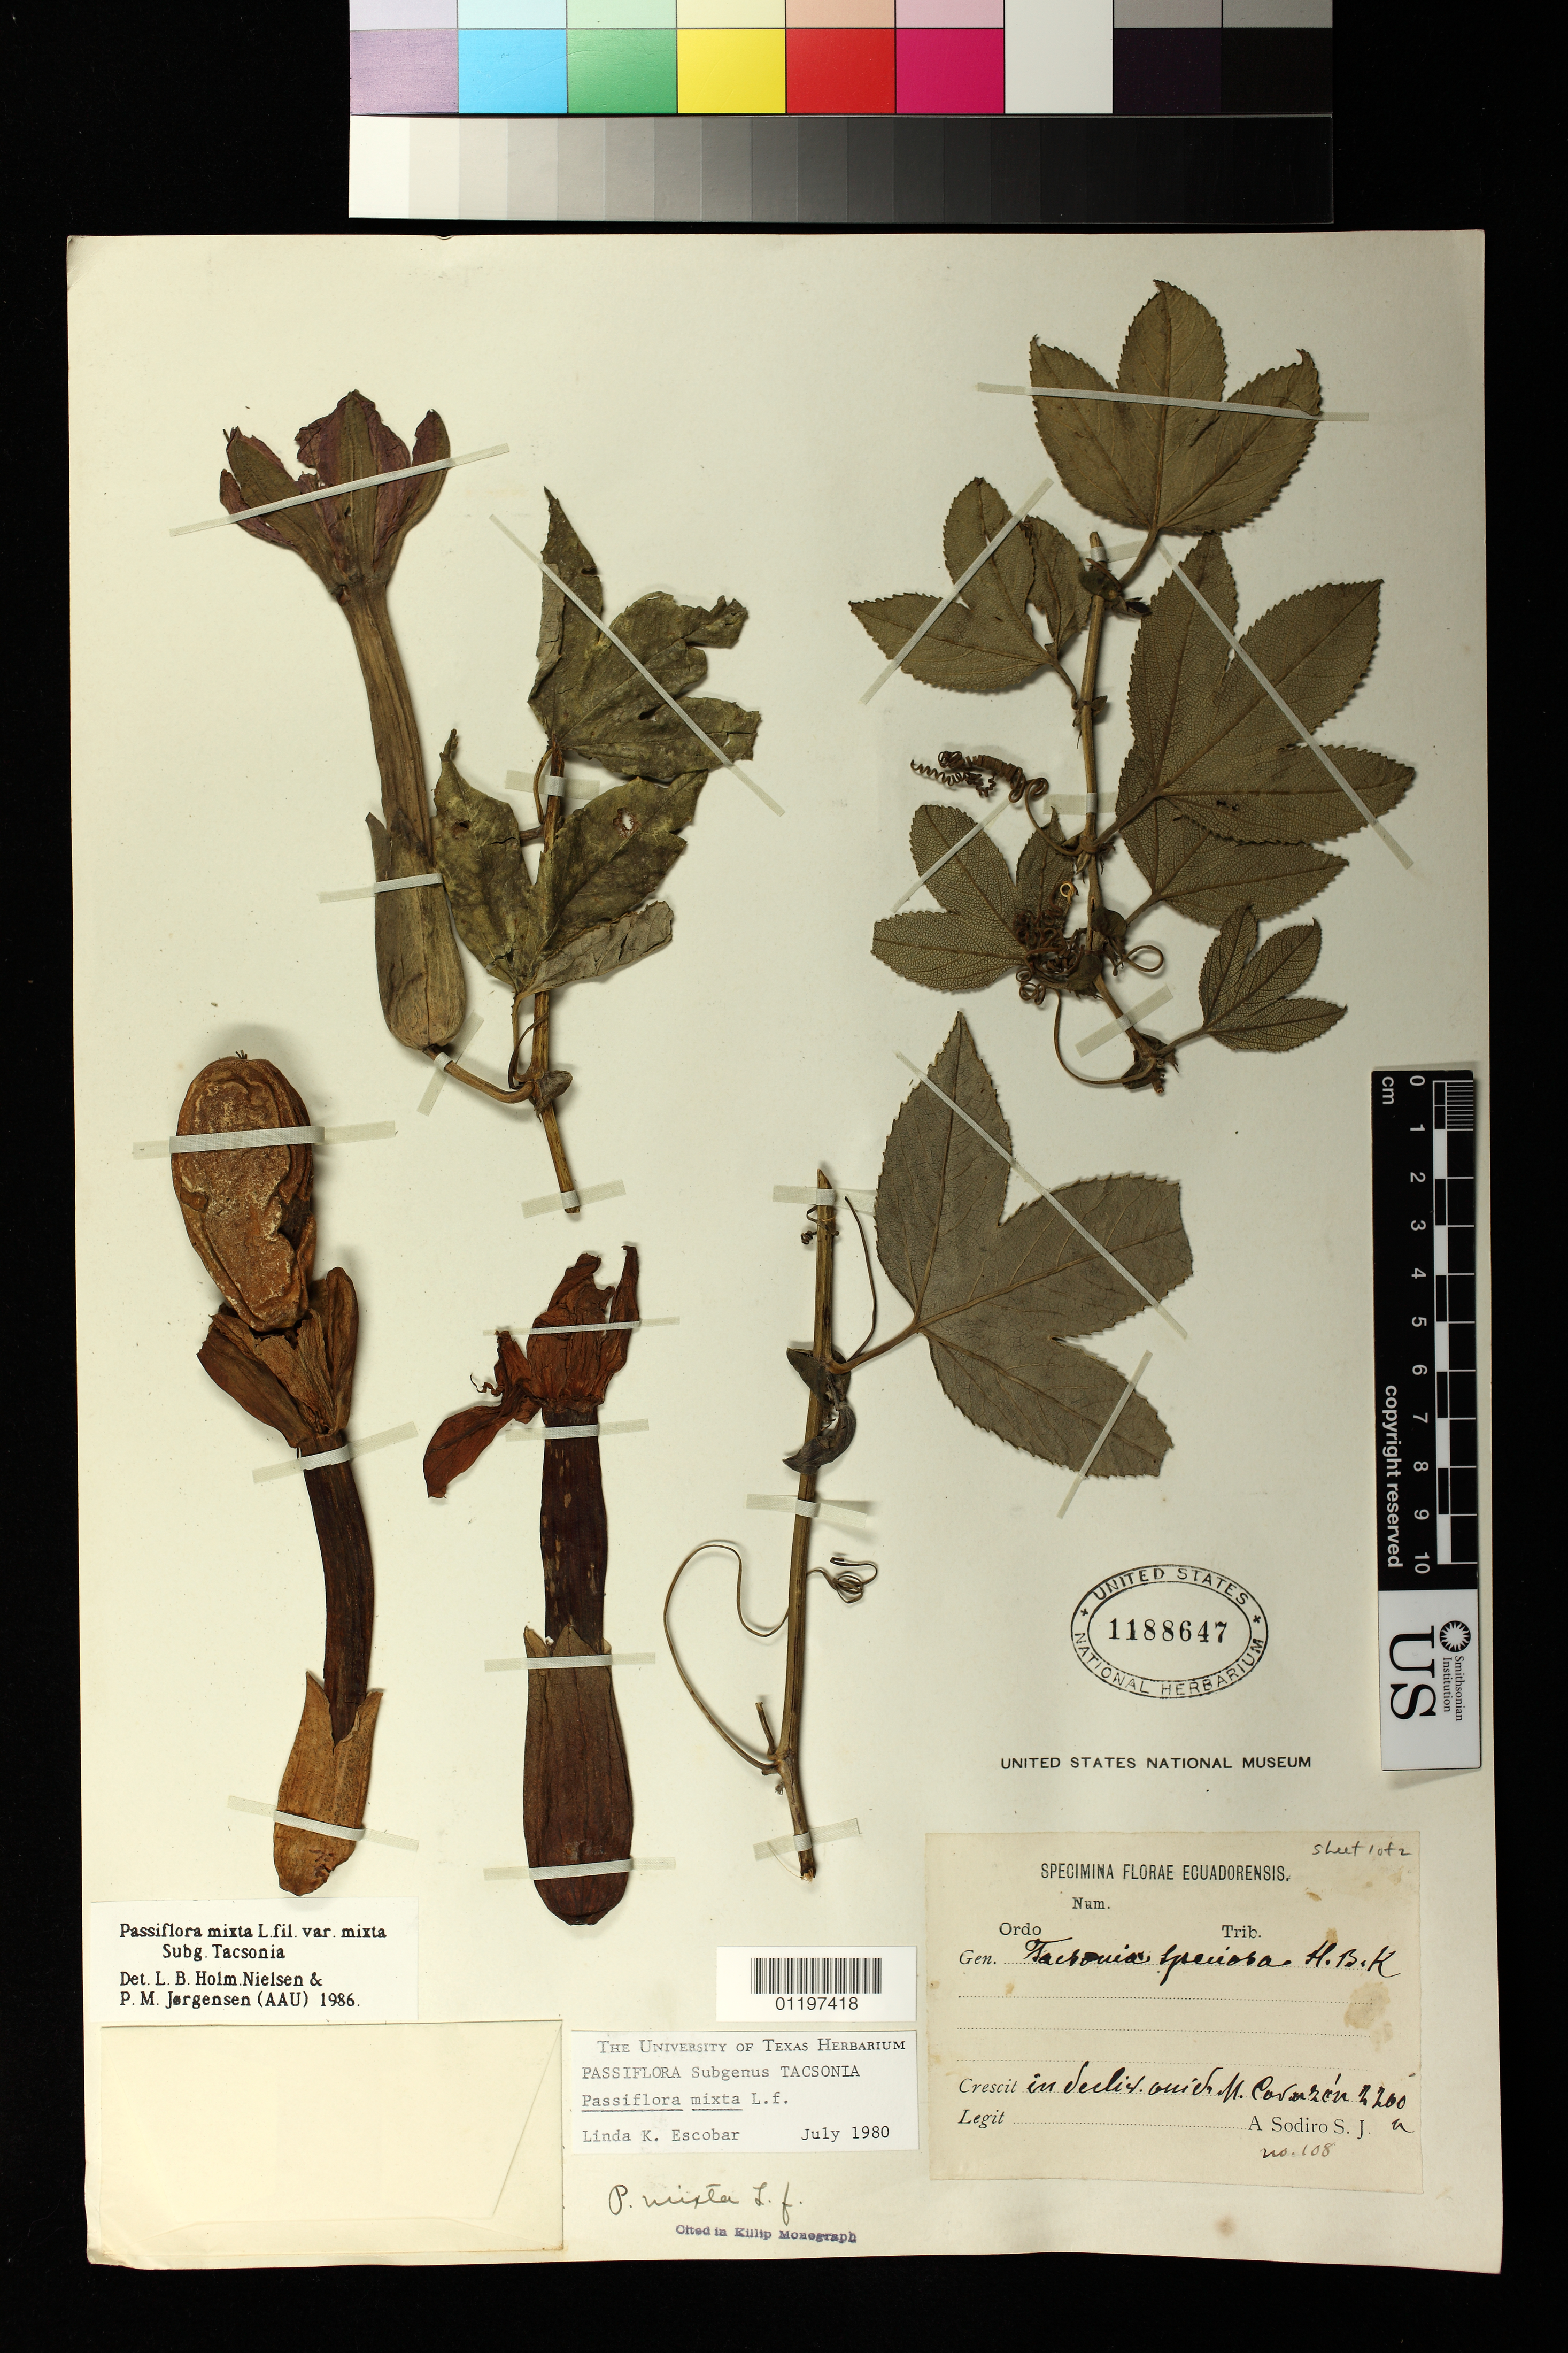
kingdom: Plantae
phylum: Tracheophyta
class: Magnoliopsida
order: Malpighiales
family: Passifloraceae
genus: Passiflora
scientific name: Passiflora mixta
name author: L. f.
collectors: A. Sodiro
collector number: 108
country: Ecuador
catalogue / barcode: US 1188647